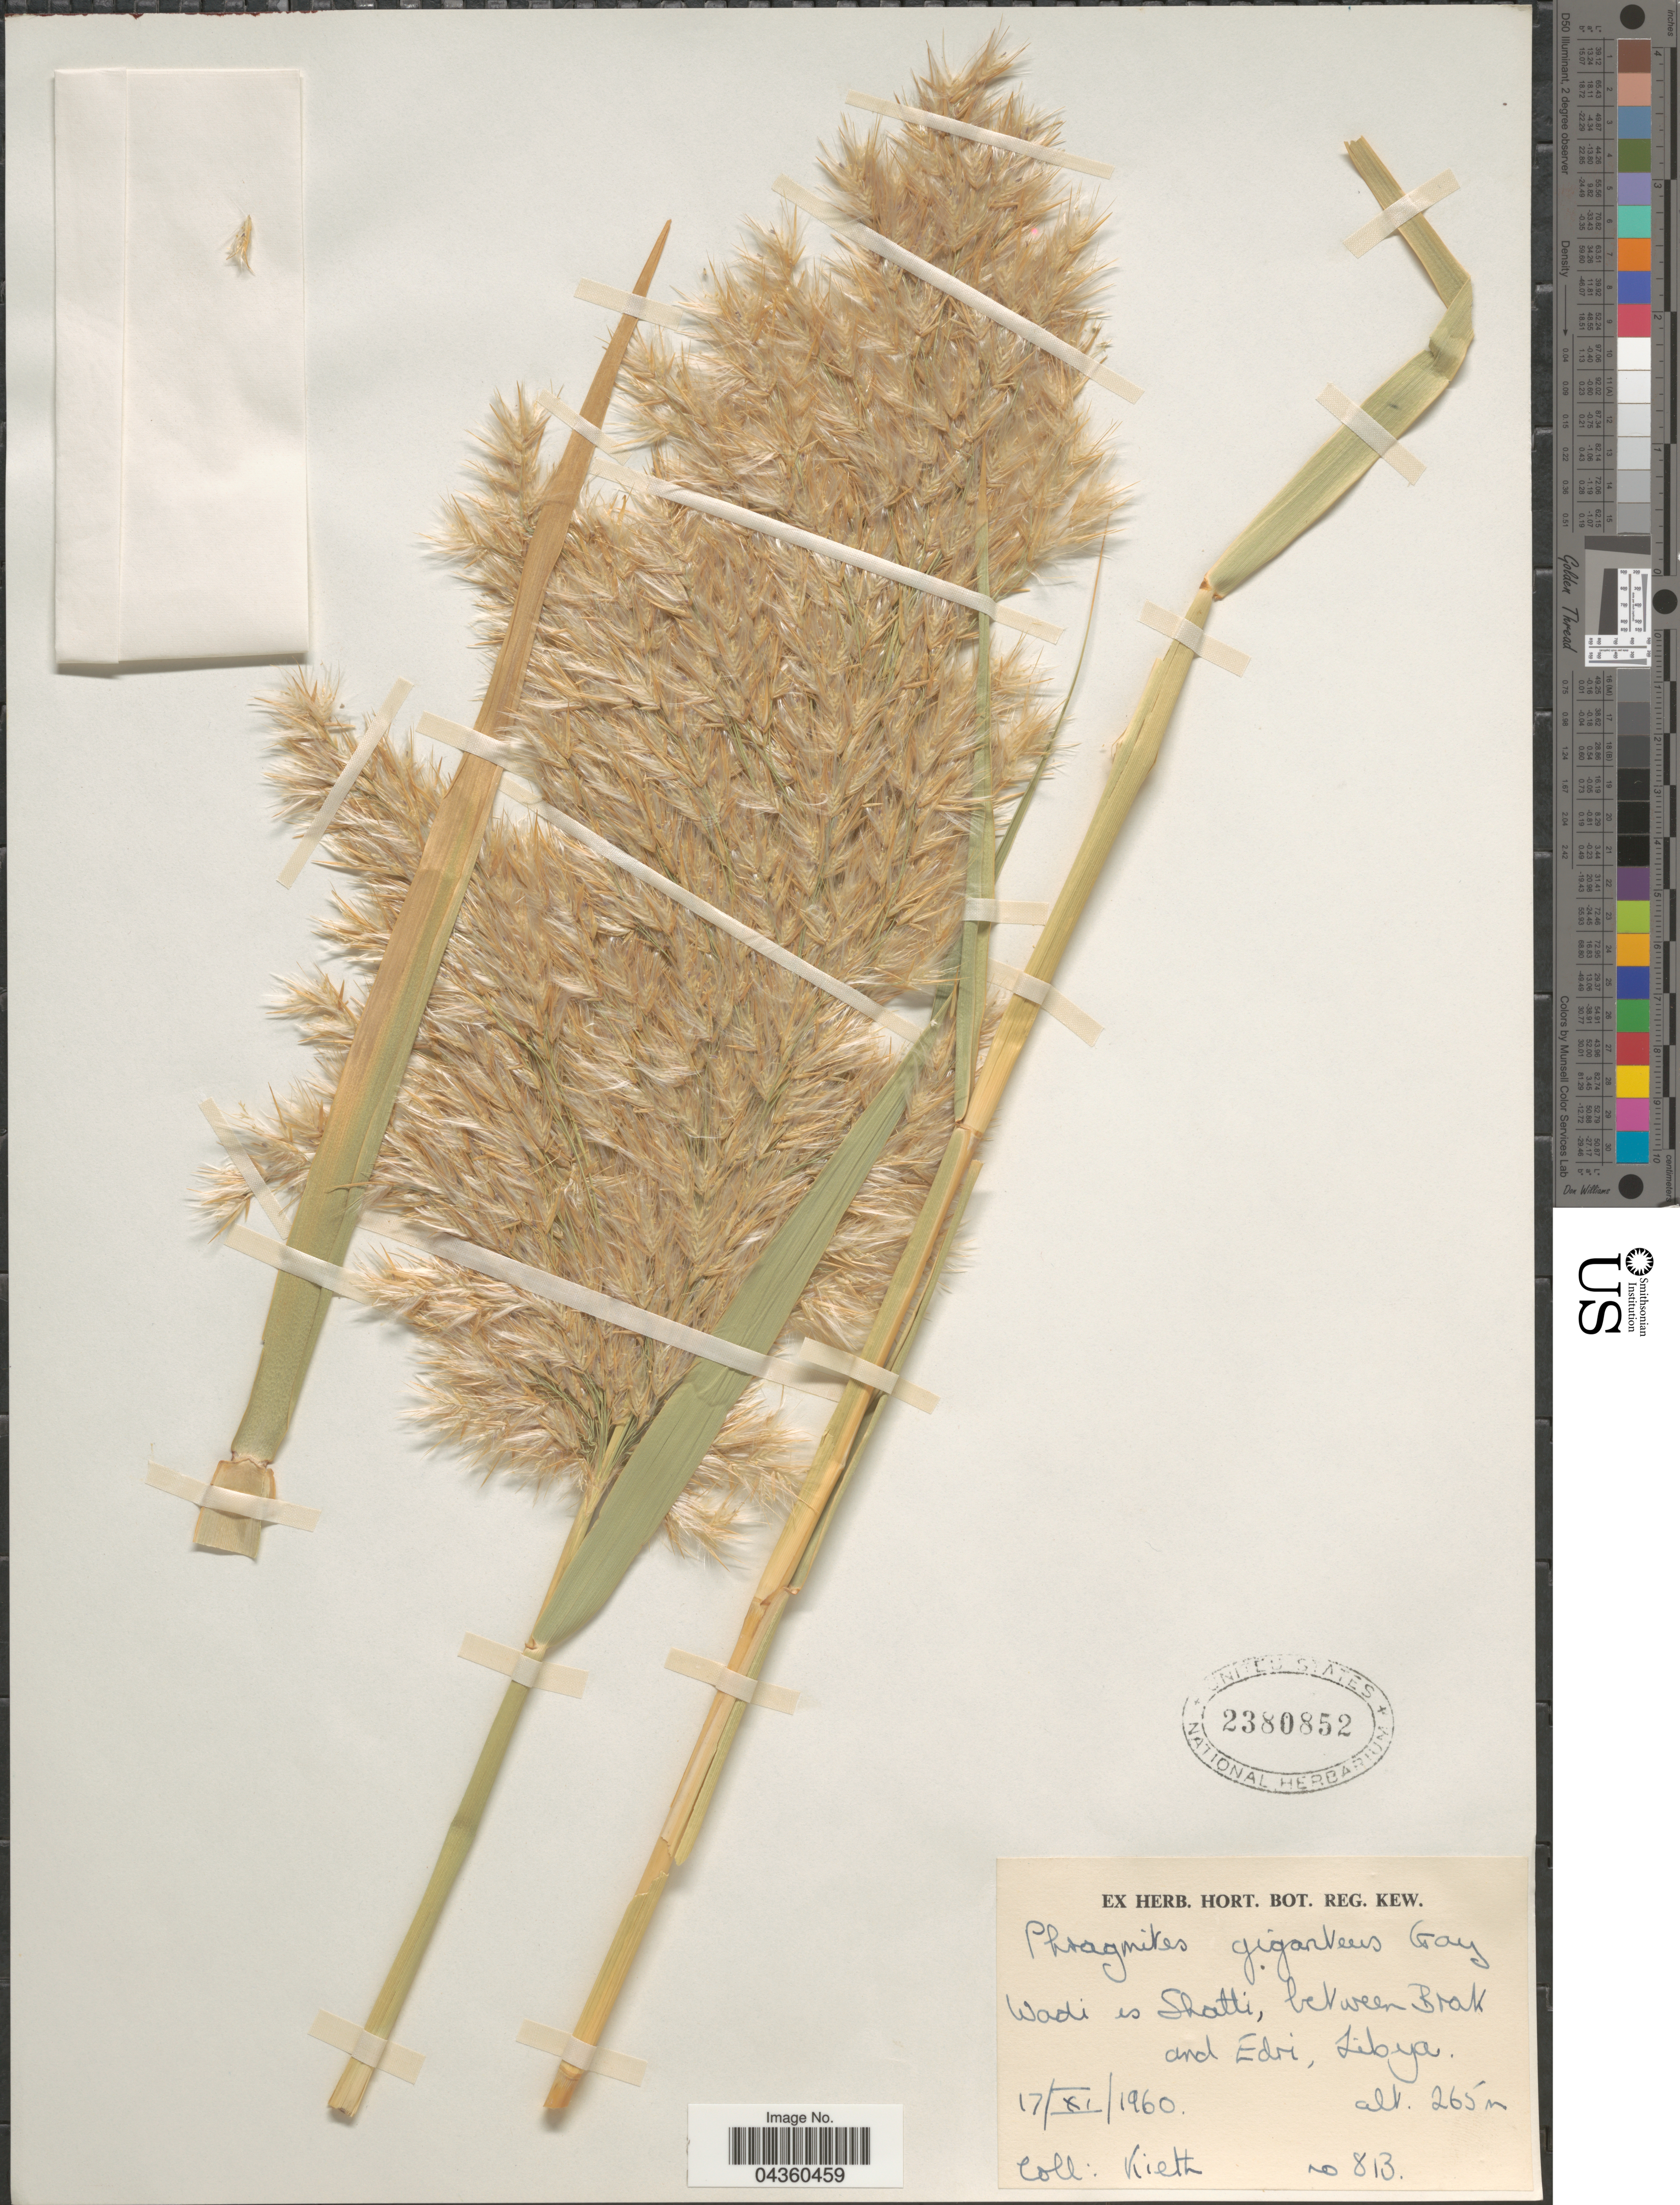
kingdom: Plantae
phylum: Tracheophyta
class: Liliopsida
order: Poales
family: Poaceae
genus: Phragmites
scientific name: Phragmites australis subsp. isiacus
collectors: Kieth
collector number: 813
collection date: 1960-11-17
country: Libya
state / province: Wādī ash Shāţi´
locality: Wadi es Shatti, between Brak and Edri.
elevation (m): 265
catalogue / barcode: US 2380852